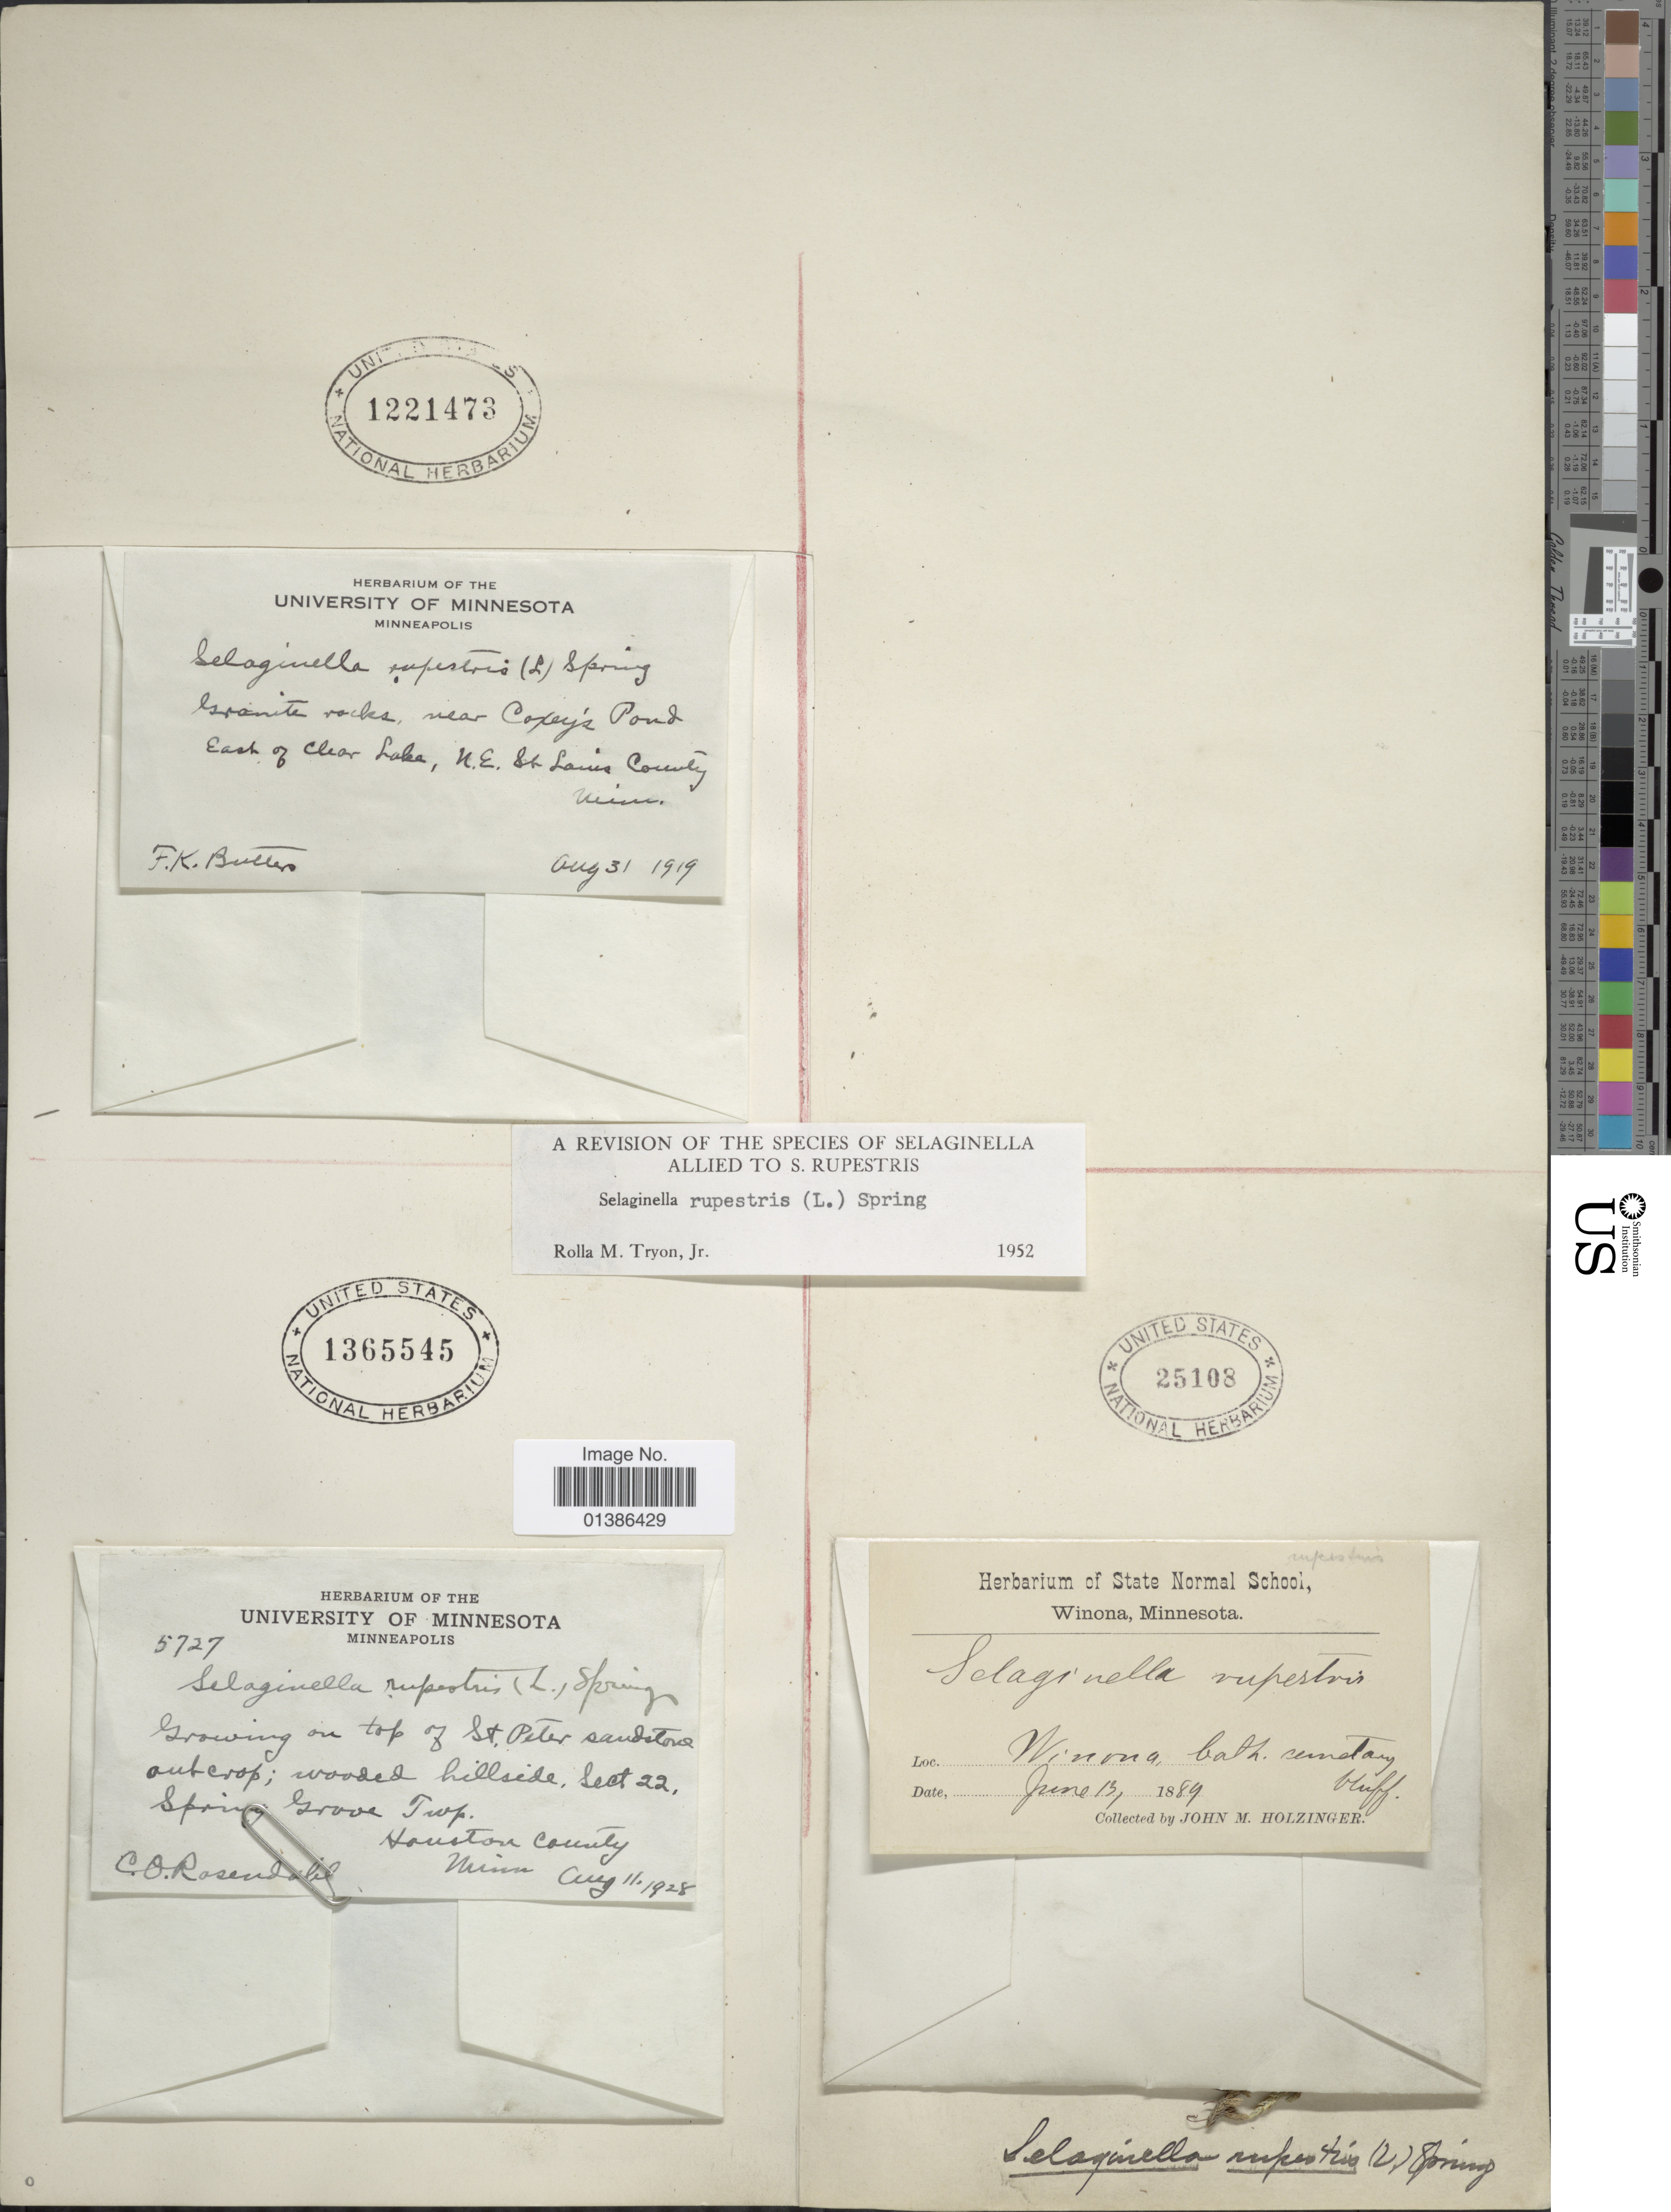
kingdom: Plantae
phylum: Tracheophyta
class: Lycopodiopsida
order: Selaginellales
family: Selaginellaceae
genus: Selaginella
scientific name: Selaginella rupestris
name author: (L.) Spring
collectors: C. O. Rosendahl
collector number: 5727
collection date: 1928-08-11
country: United States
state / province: Minnesota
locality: Growing on top of St. Peter sandstone outcrop; wooded hillside, Sect 22, Spring, Grove Twp.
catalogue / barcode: US 1365545-2